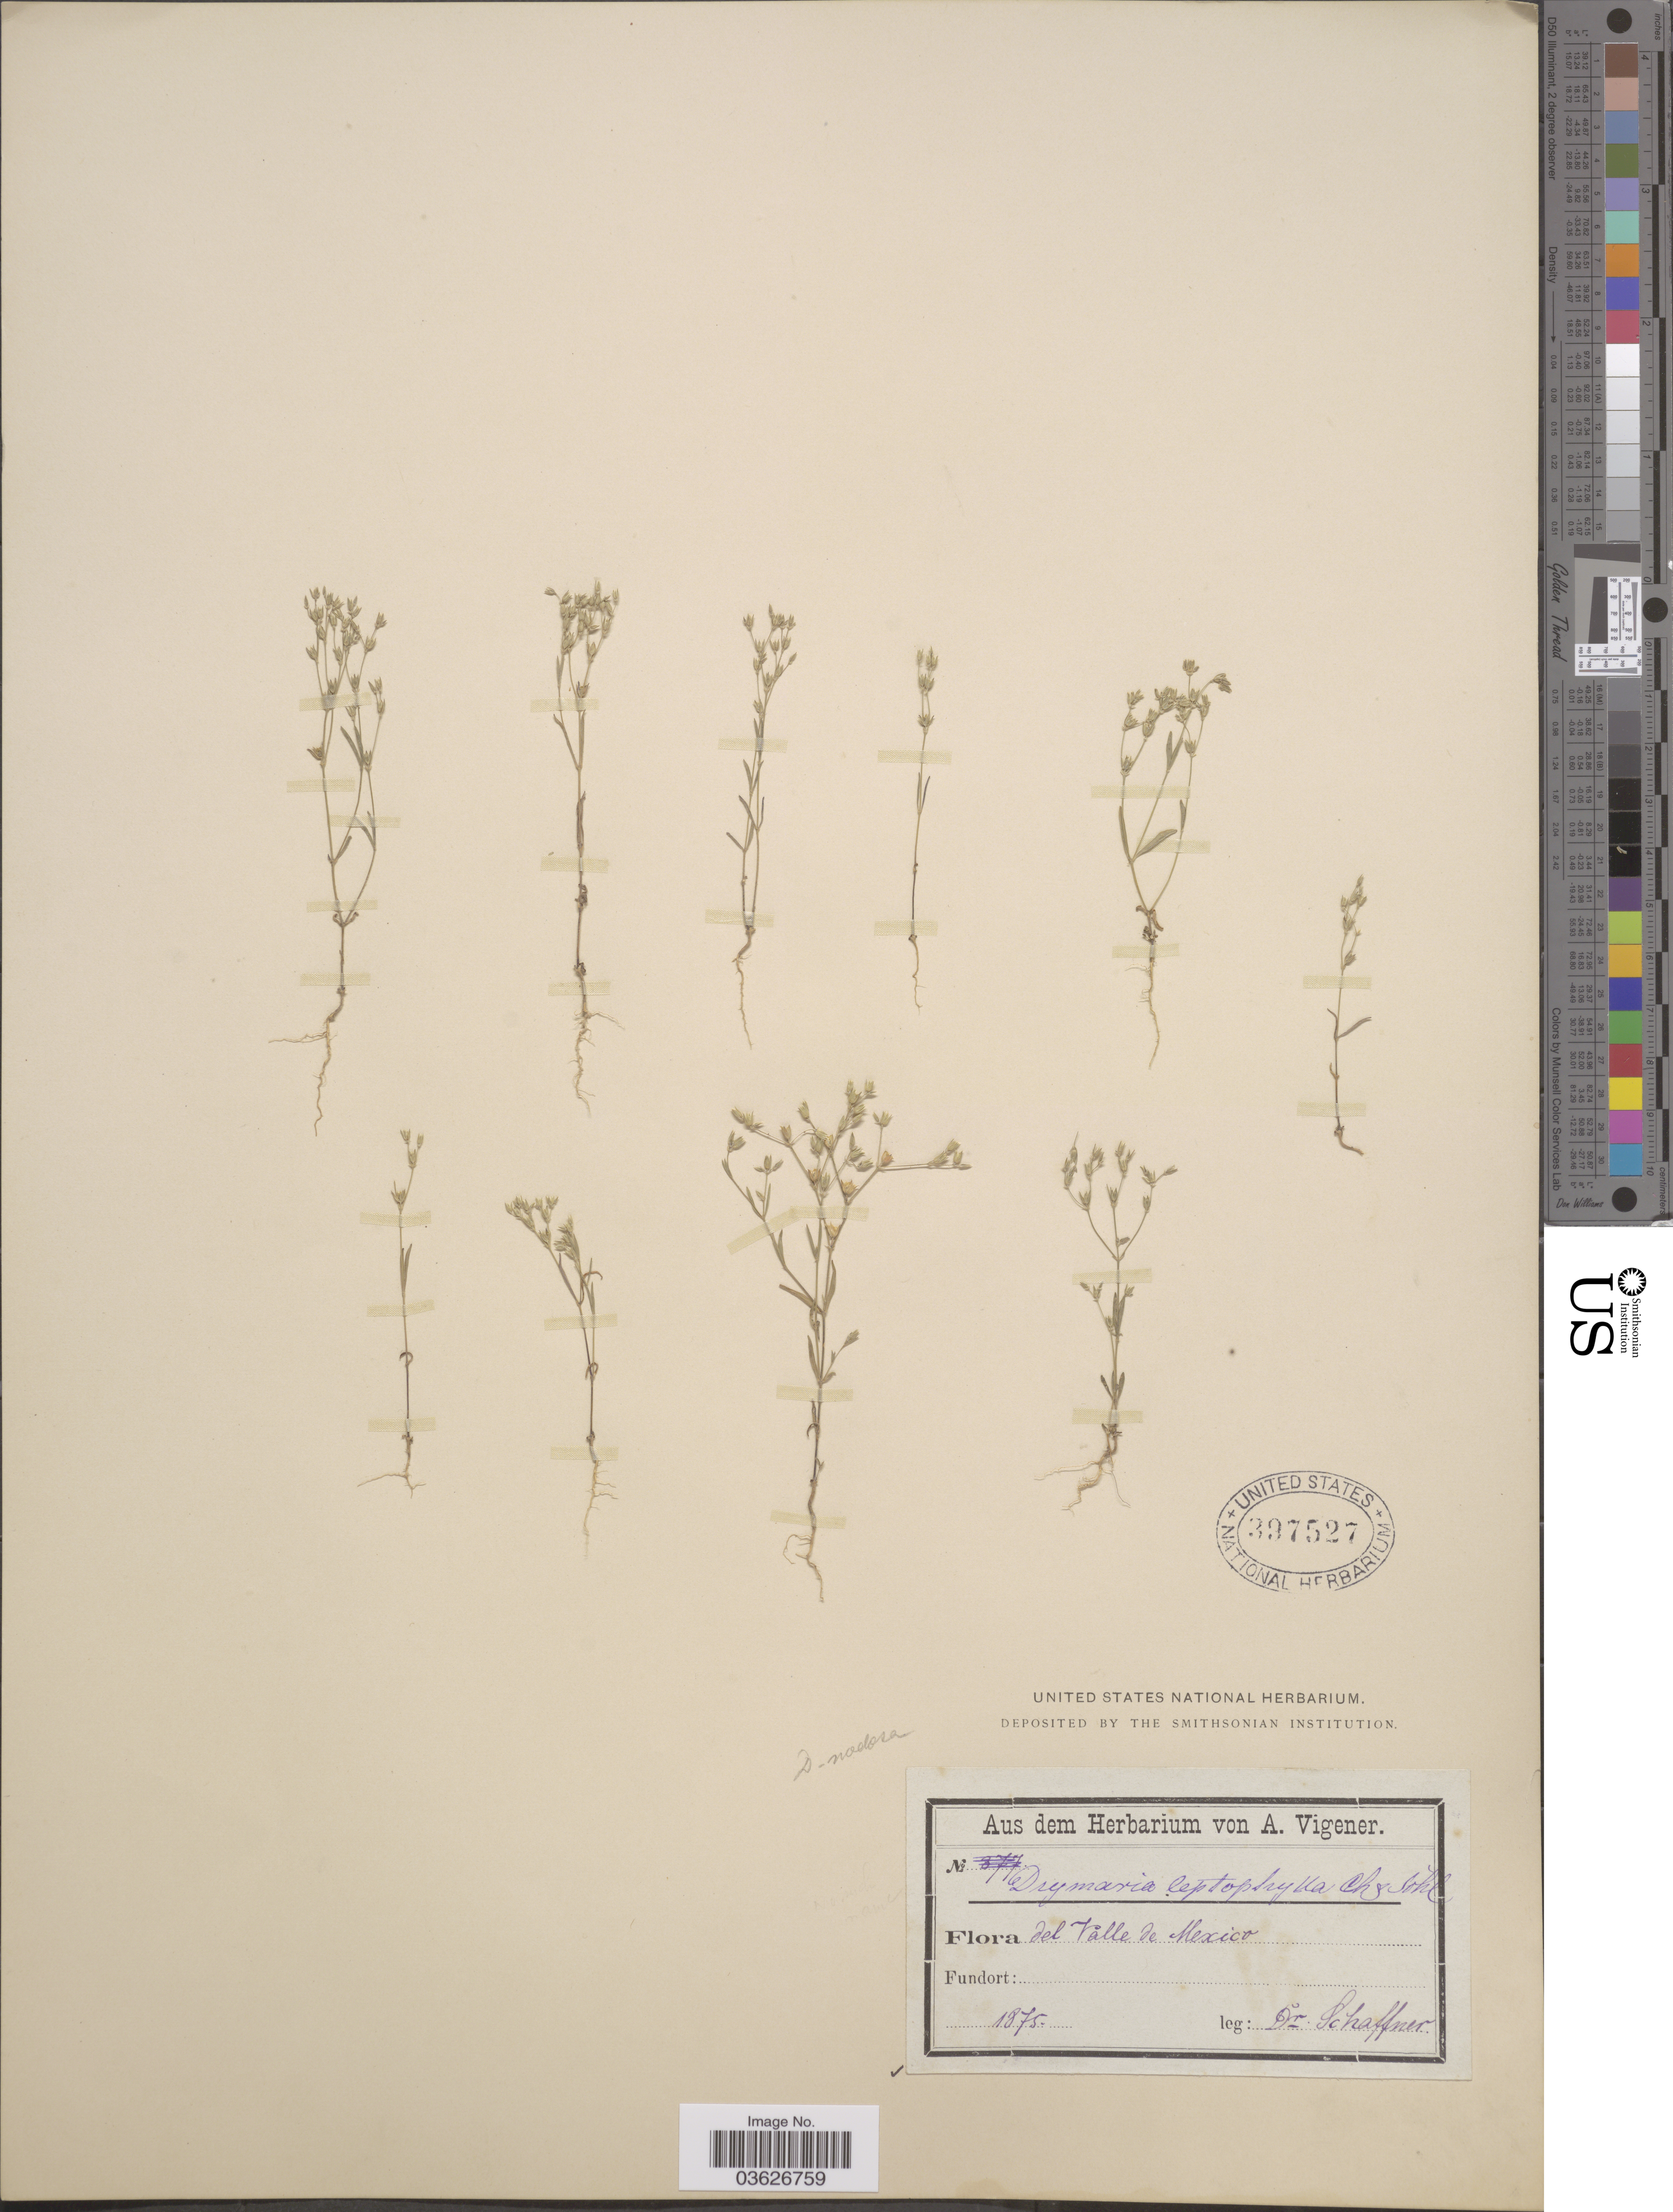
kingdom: Plantae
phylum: Tracheophyta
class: Magnoliopsida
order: Caryophyllales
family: Caryophyllaceae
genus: Drymaria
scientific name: Drymaria leptophylla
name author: (Cham.) Fenzl ex Rohrb.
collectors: -. Schaffner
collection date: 1875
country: Mexico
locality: Valle de Mexico.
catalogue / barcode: US 397527